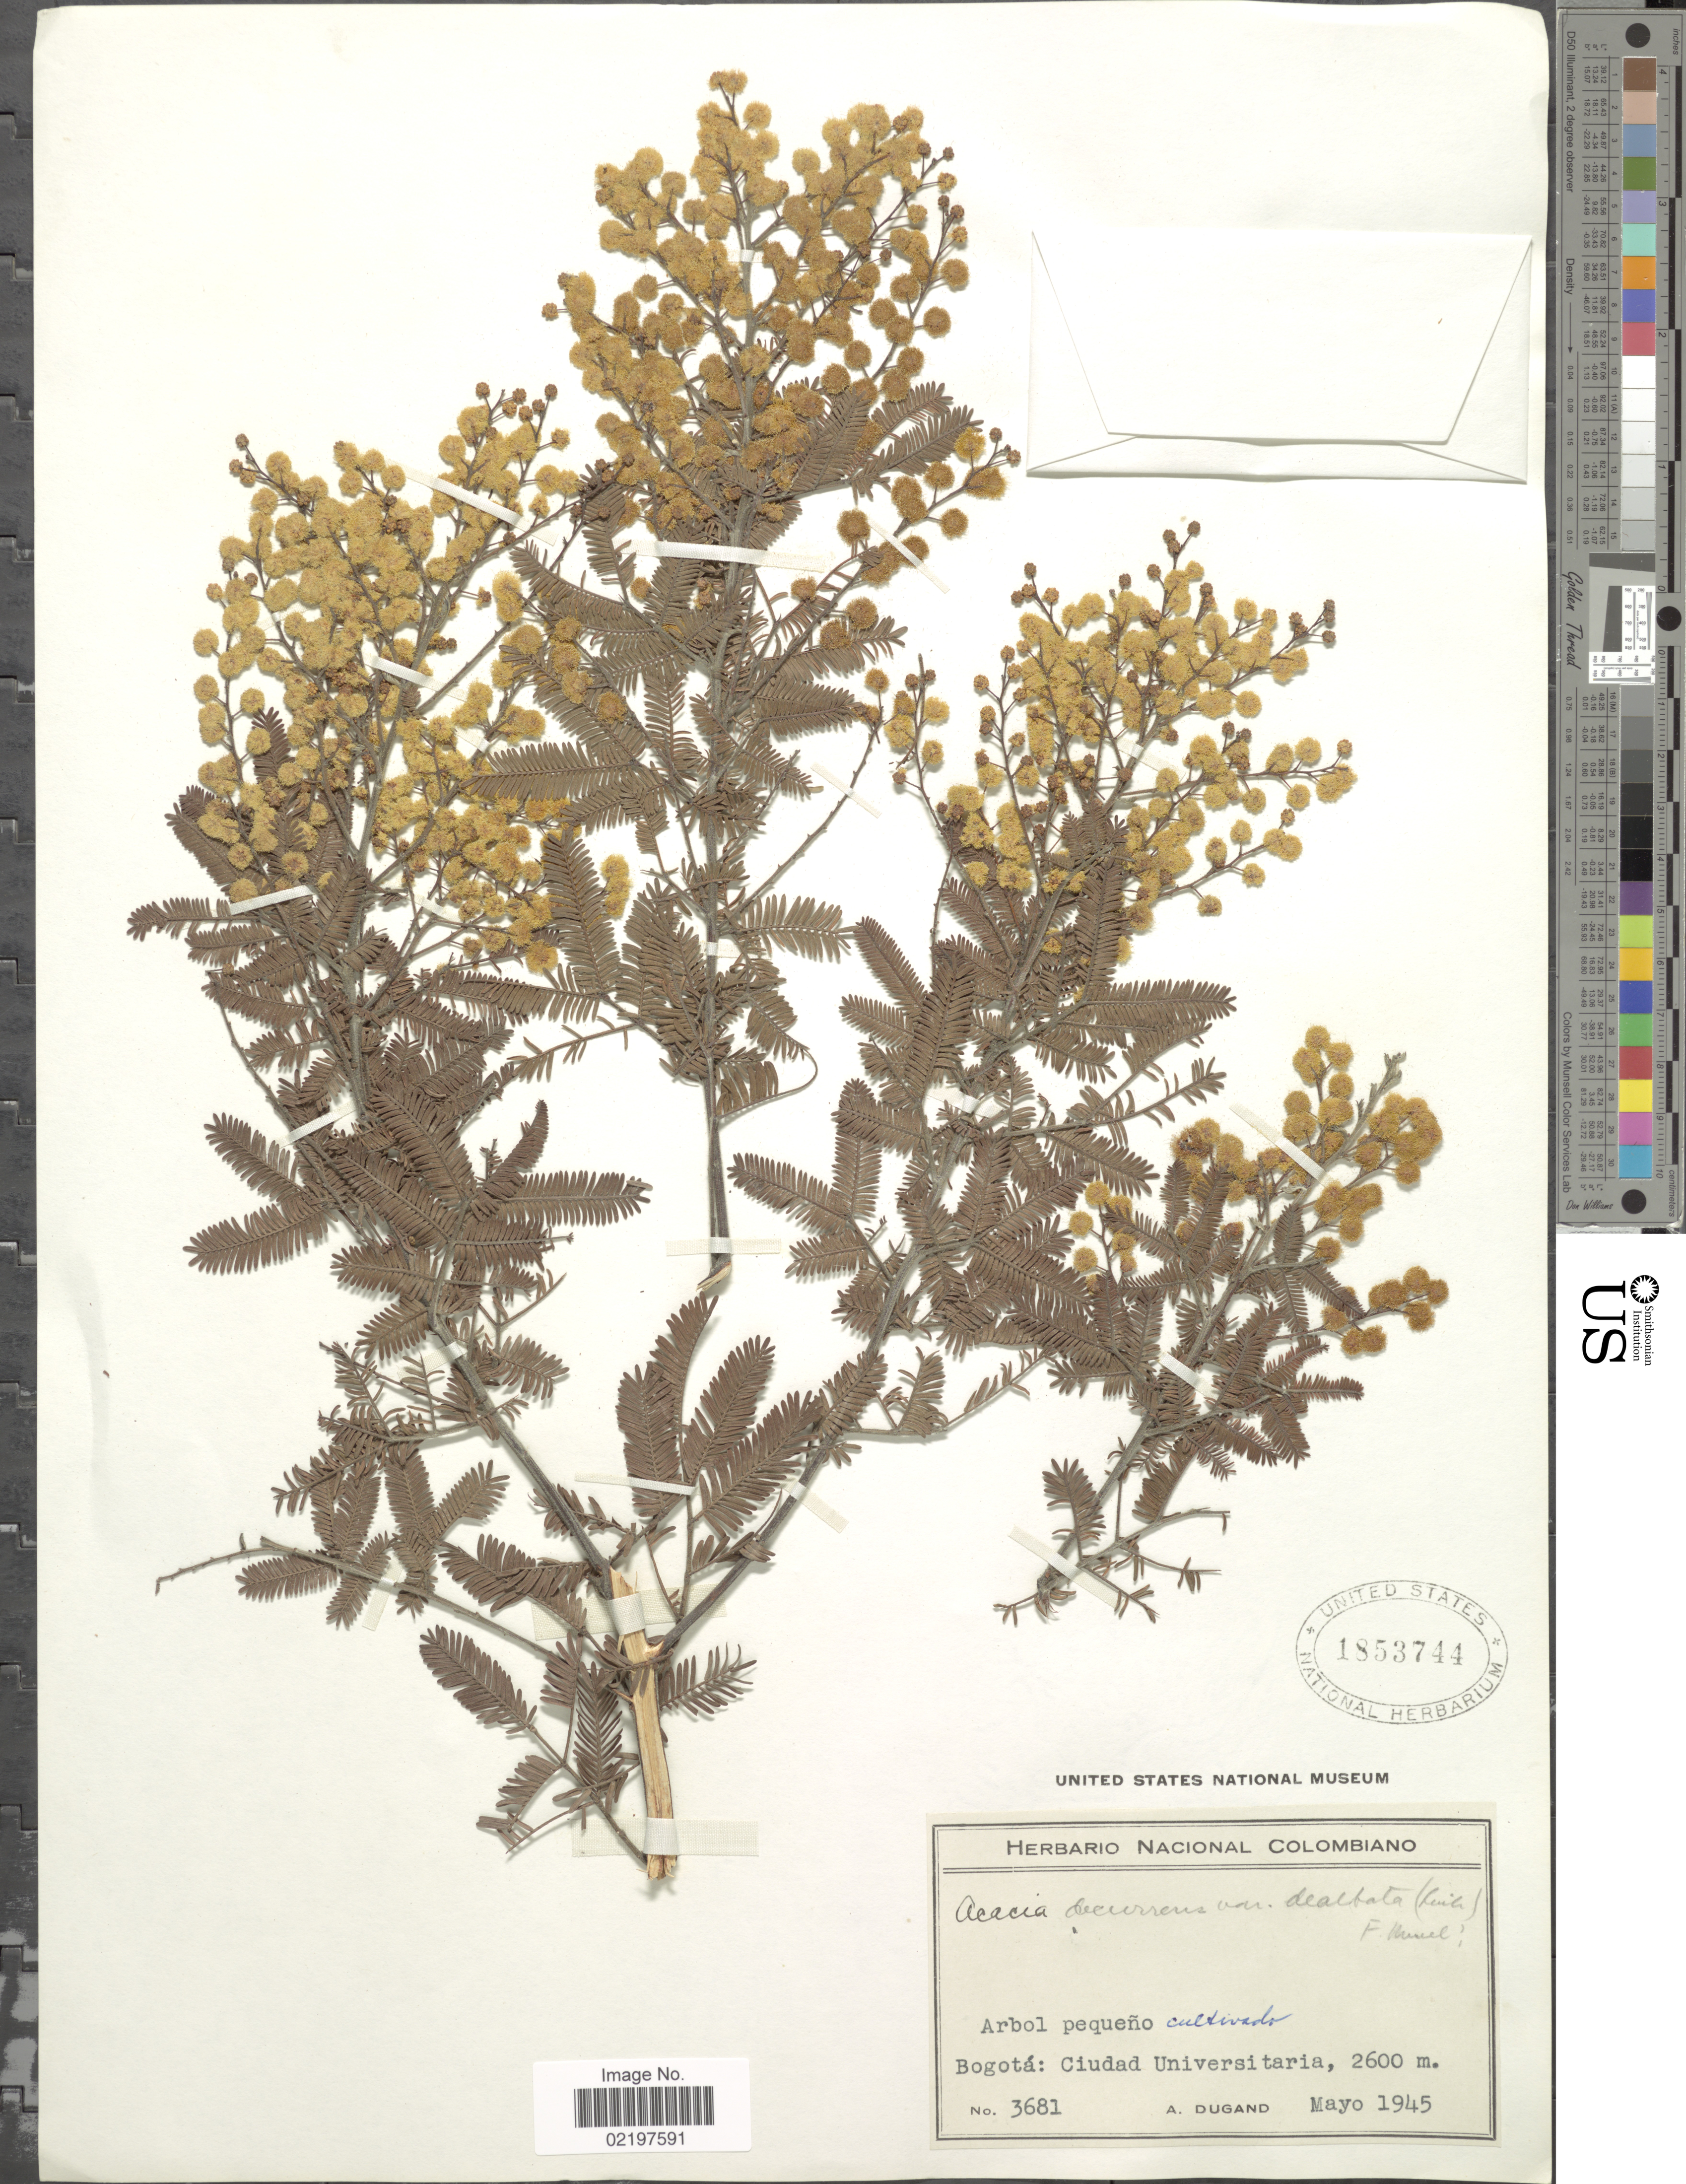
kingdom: Plantae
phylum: Tracheophyta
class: Magnoliopsida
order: Fabales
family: Fabaceae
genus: Acacia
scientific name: Acacia decurrens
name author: (J.C. Wendl.) Willd.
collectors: A. Dugand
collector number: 3681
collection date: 1945-05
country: Colombia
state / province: Bogota D.C.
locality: Ciudad Universitaria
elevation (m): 2600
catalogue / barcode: US 1853744